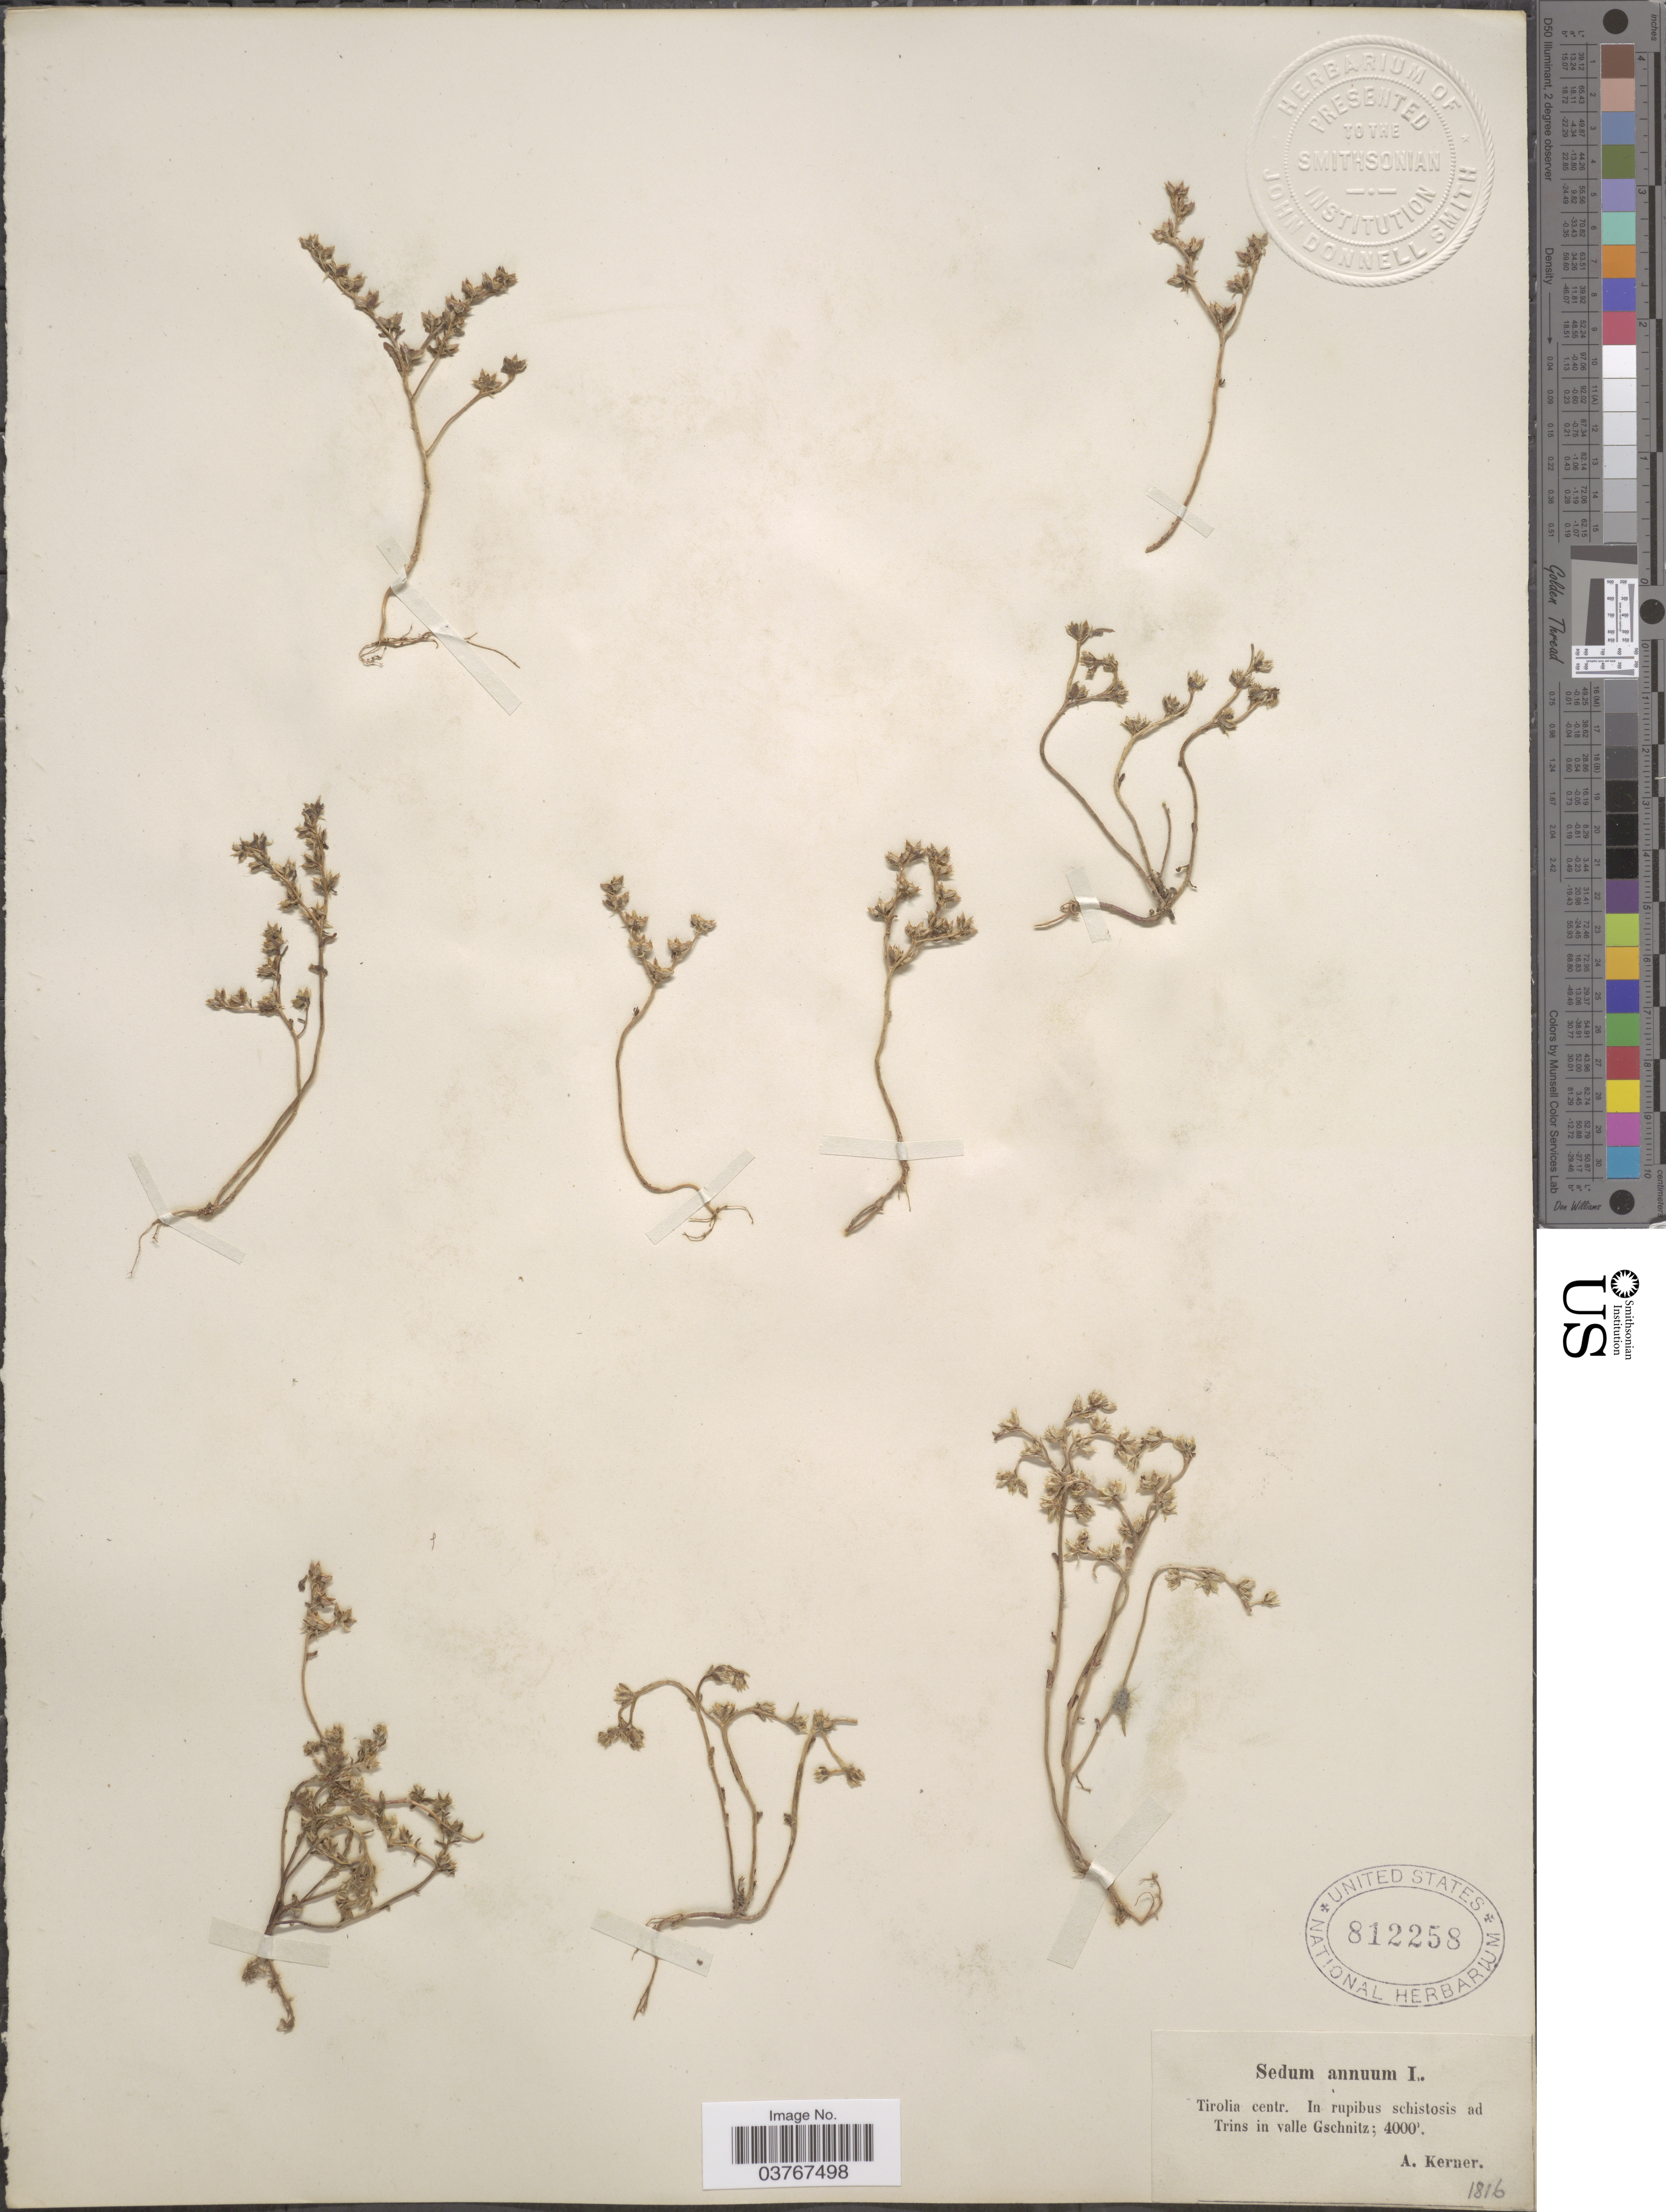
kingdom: Plantae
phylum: Tracheophyta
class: Magnoliopsida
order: Saxifragales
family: Crassulaceae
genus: Sedum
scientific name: Sedum annuum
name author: L.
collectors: A. Kerner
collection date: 1816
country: Austria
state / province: Tirol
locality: Tirolia centr. In rupibus schistosis ad Trins in valle Gschnitz.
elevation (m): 1219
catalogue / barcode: US 812258